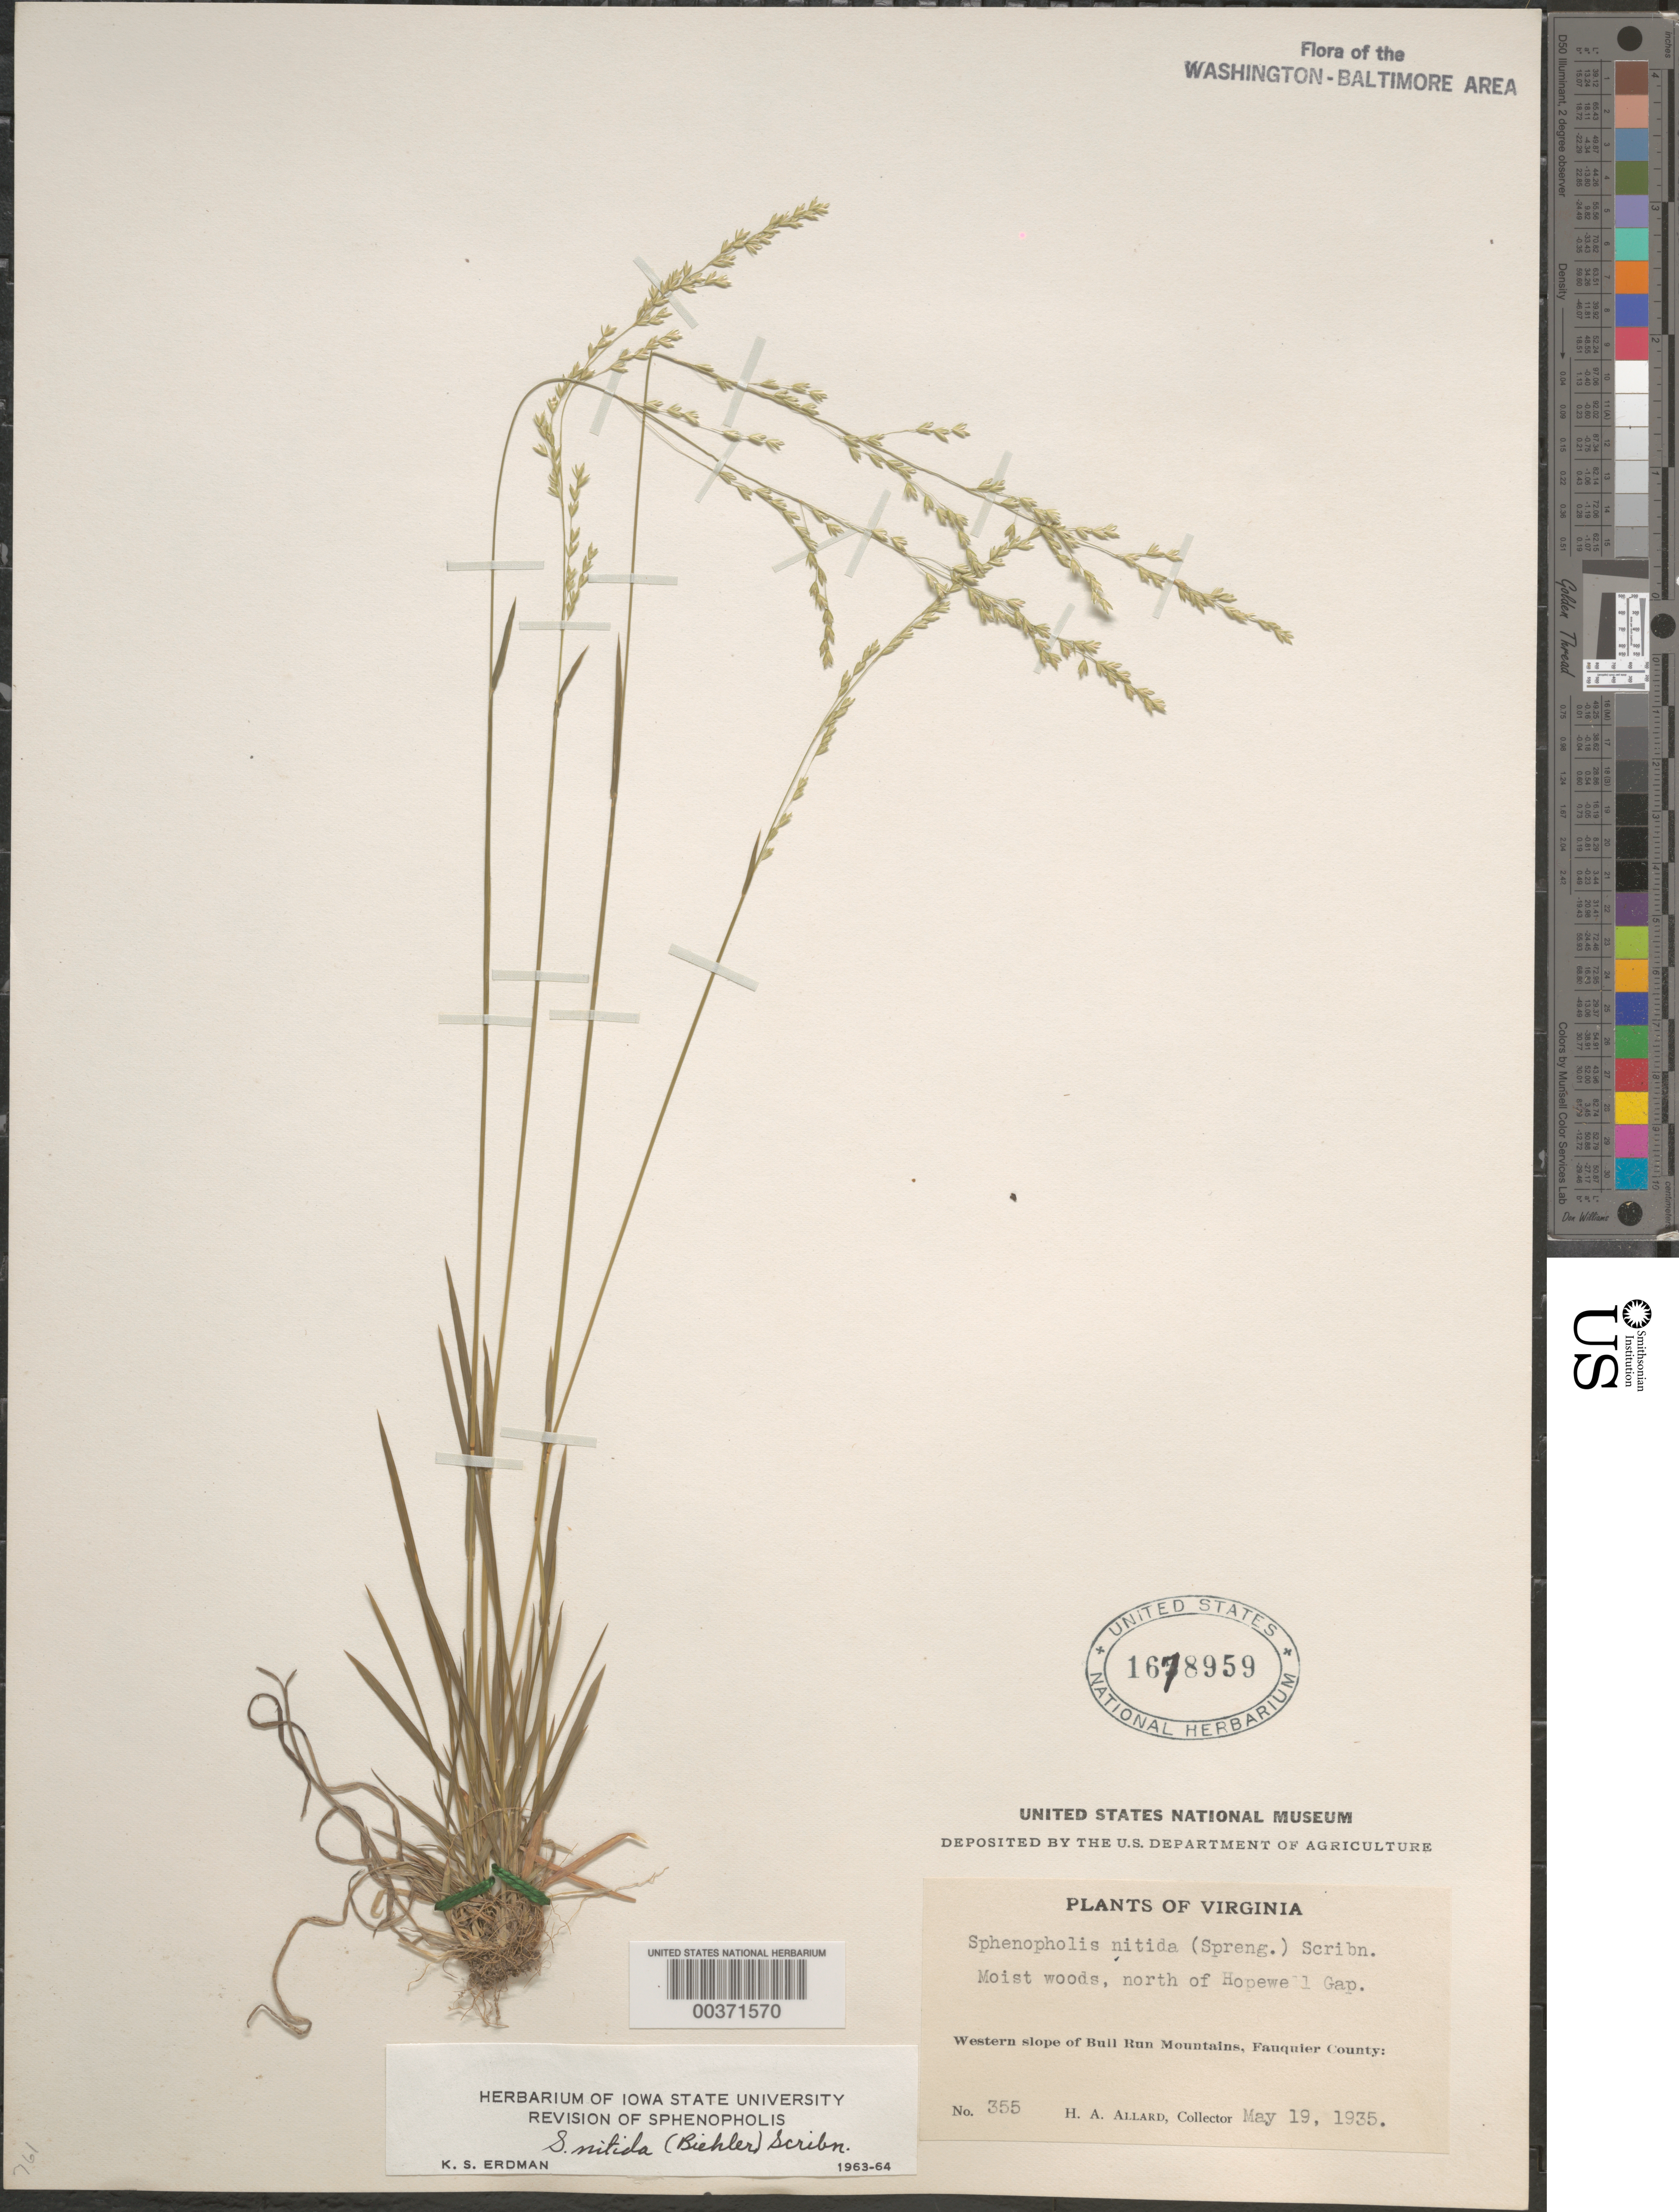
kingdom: Plantae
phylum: Tracheophyta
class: Liliopsida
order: Poales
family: Poaceae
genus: Sphenopholis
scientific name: Sphenopholis nitida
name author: (Biehler) Scribn.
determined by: Erdman, K. S.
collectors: H. A. Allard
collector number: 355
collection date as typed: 19 May 1935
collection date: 1935-05-19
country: United States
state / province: Virginia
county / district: Fauquier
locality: Western slope of Bull Run Mountain, N of Hopewell Gap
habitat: Moist woods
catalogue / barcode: US 1678959